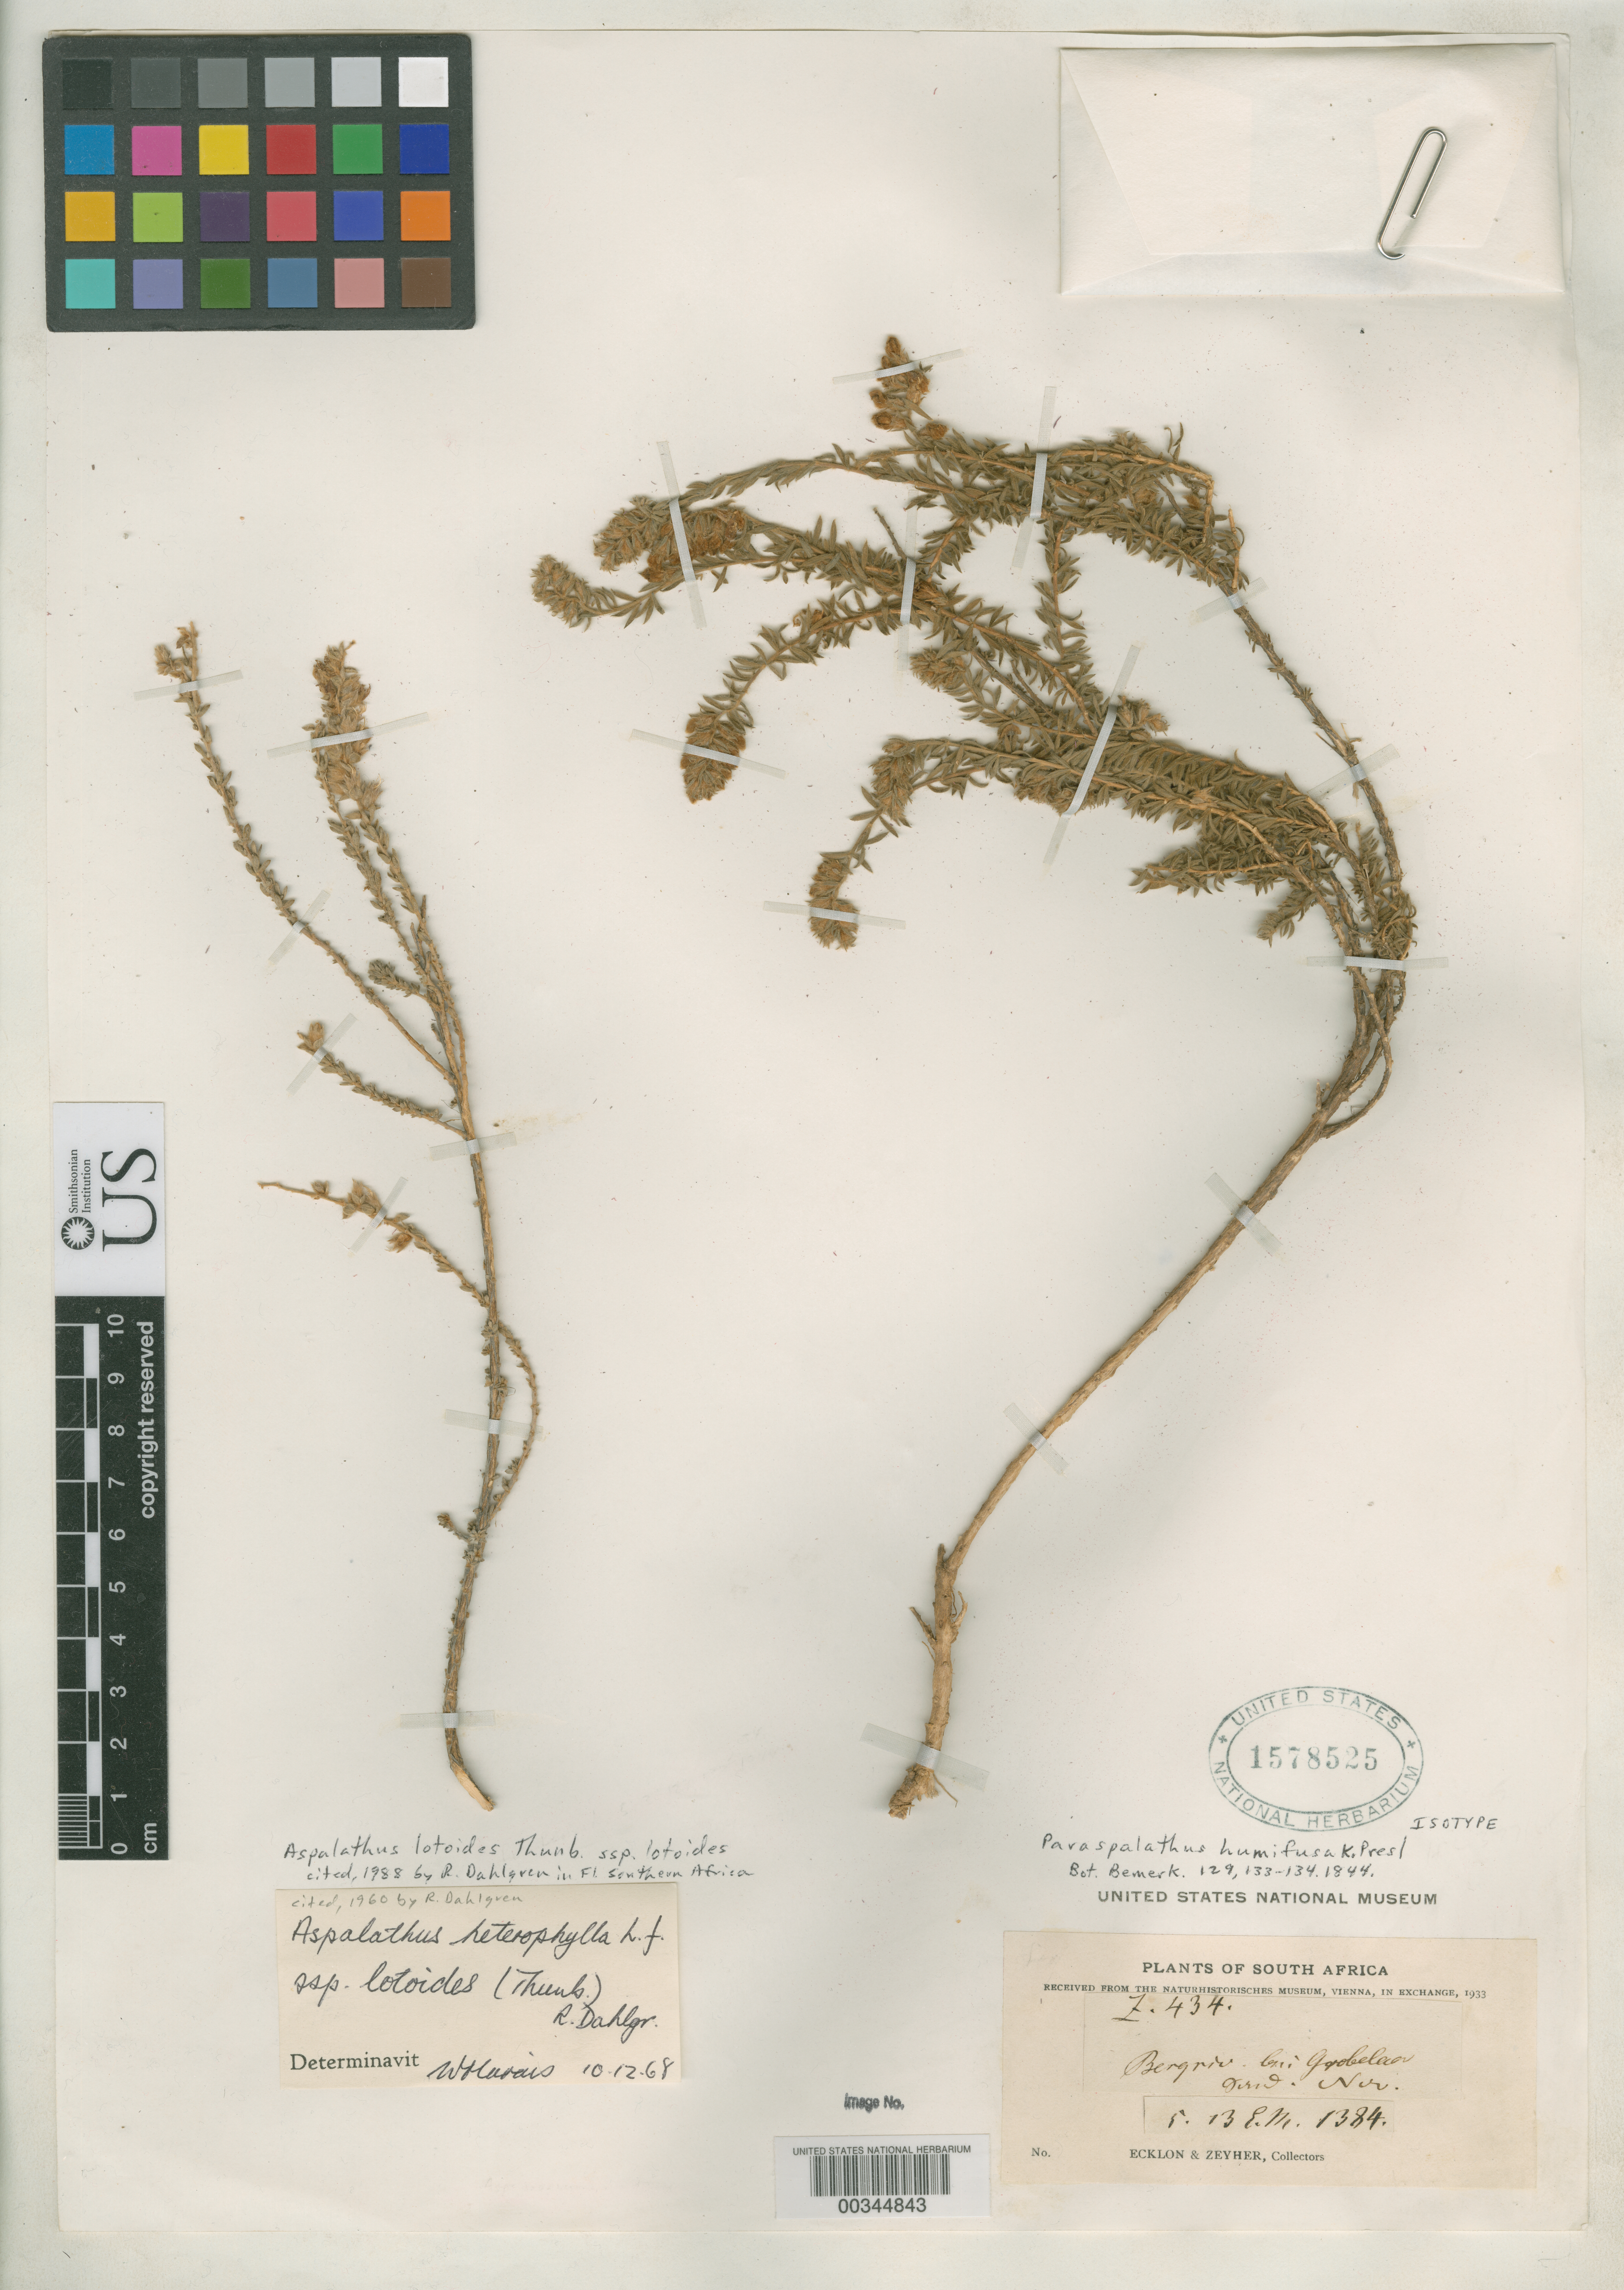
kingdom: Plantae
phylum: Tracheophyta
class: Magnoliopsida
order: Fabales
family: Fabaceae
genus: Paraspalathus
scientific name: Paraspalathus humifusa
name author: C. Presl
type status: Isotype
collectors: C. F. Ecklon & C. Zeyher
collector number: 1384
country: South Africa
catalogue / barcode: US 1578525